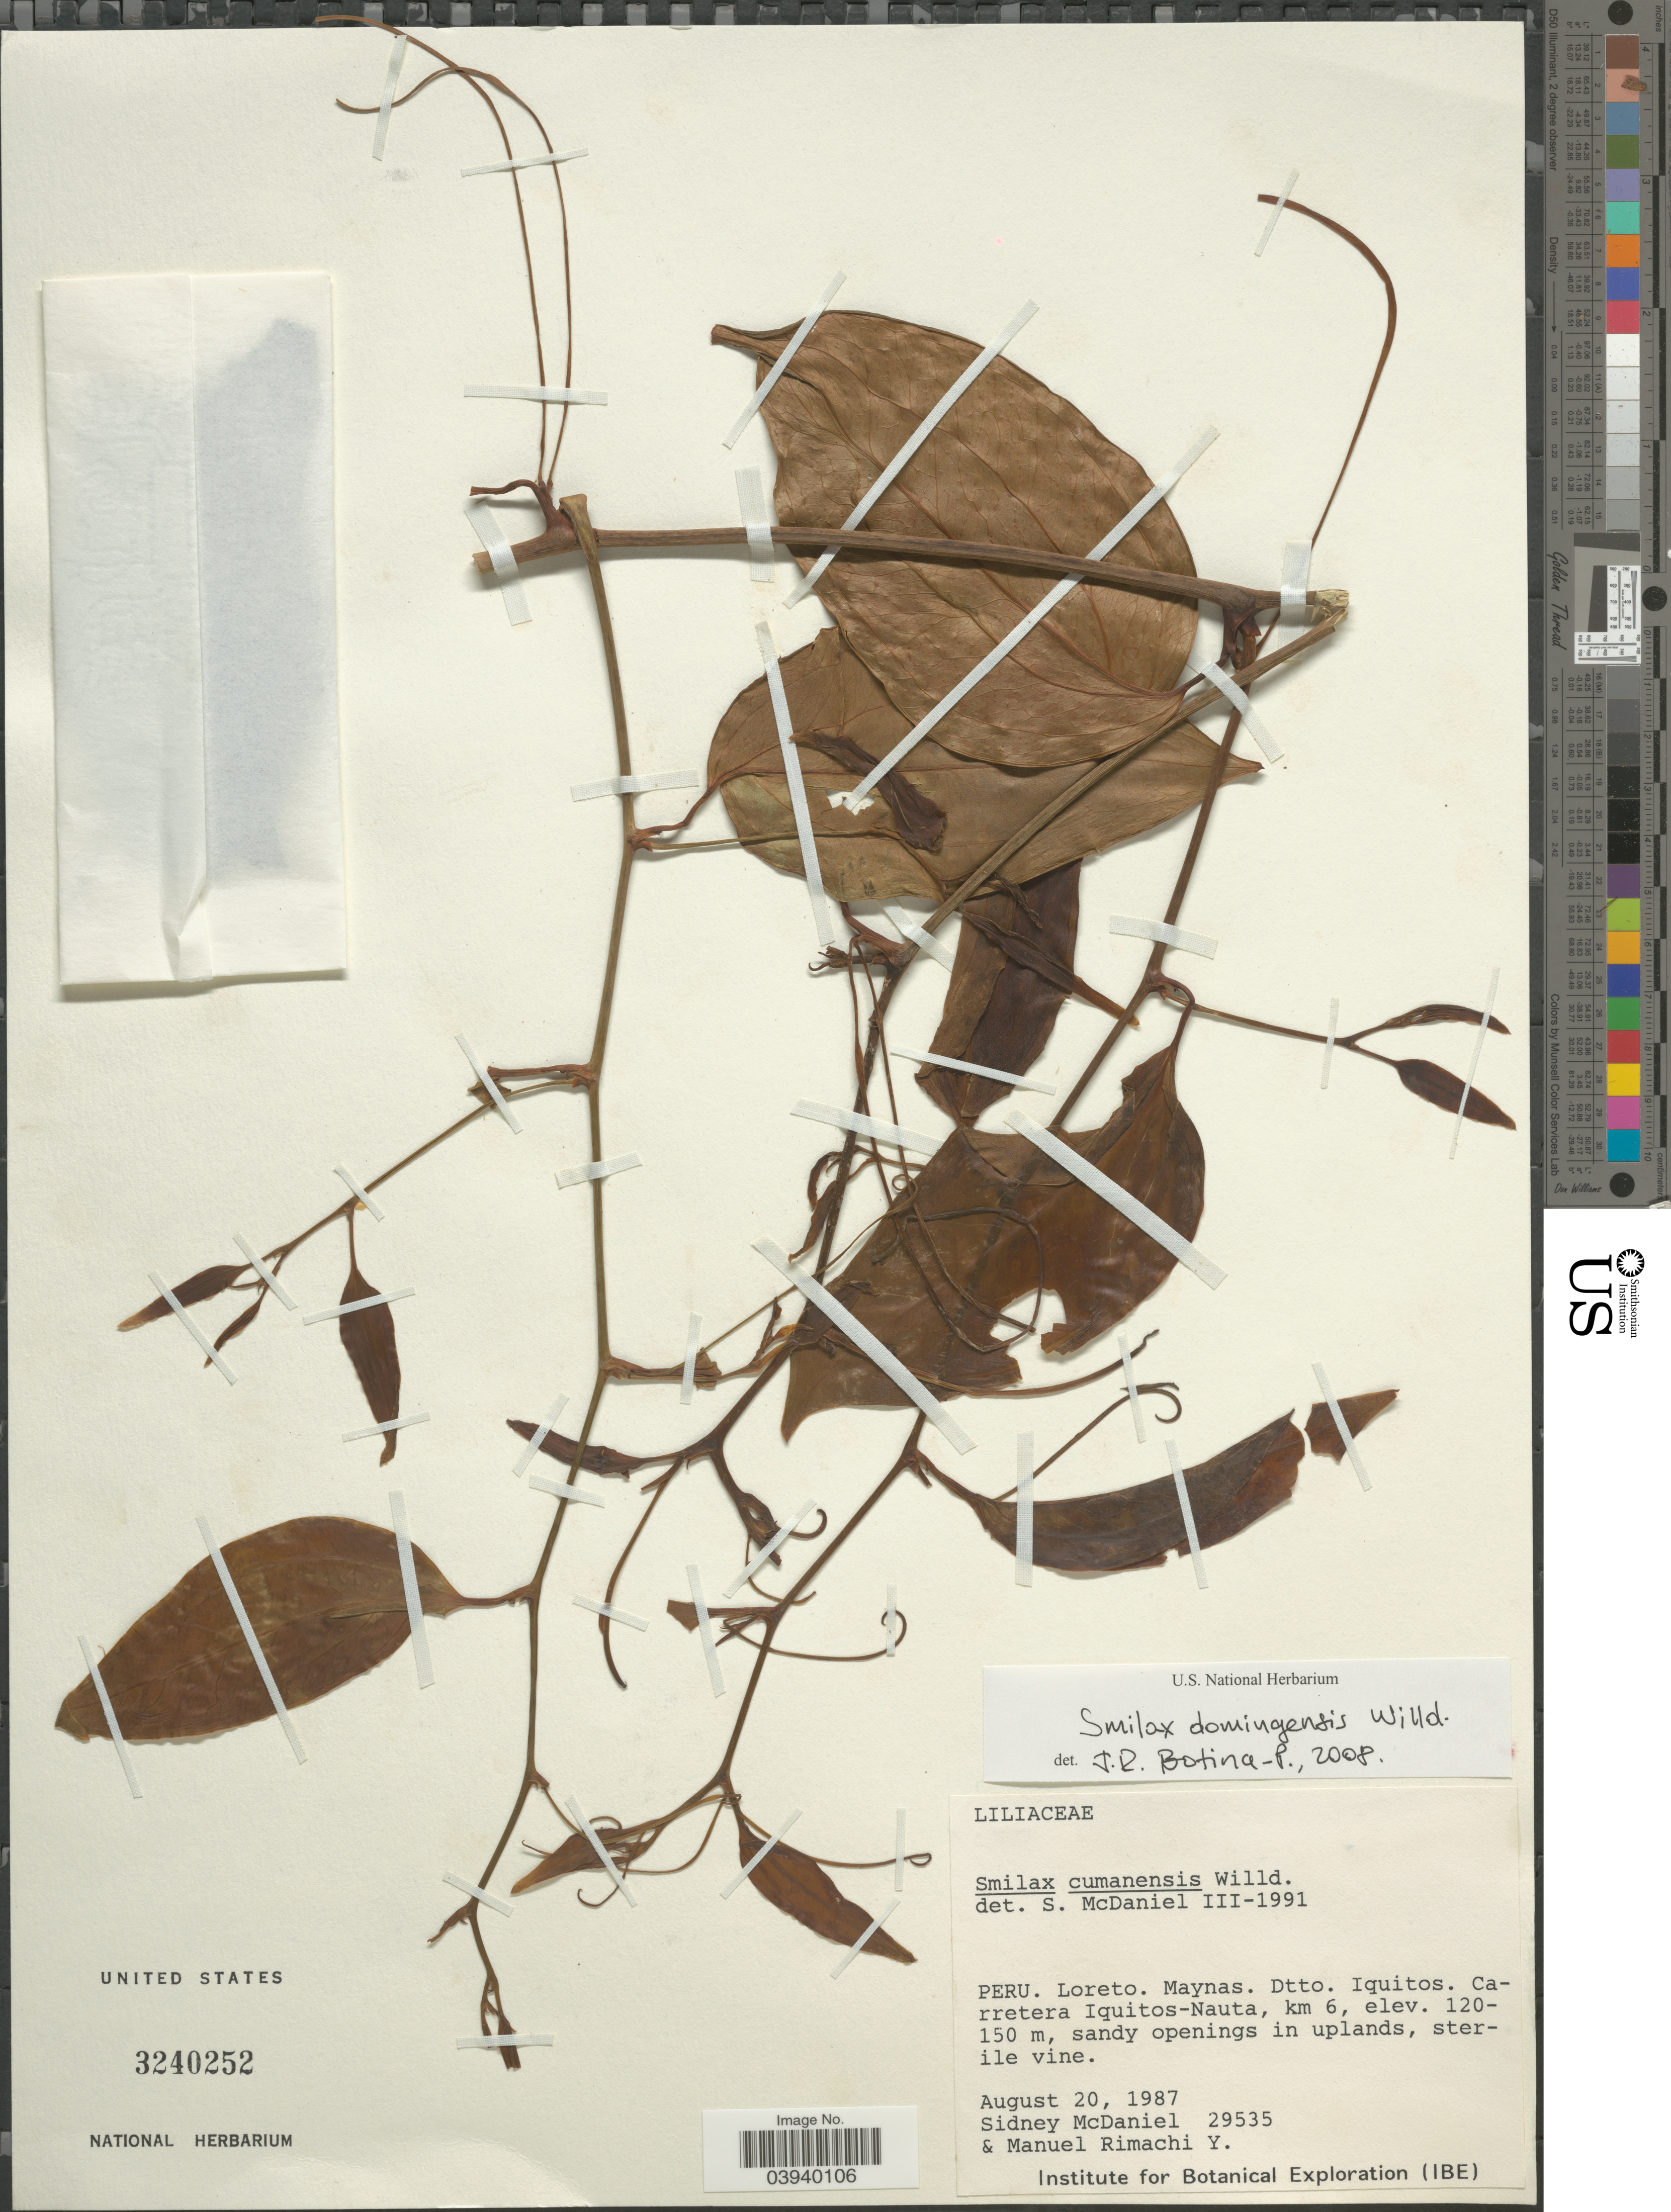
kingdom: Plantae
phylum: Tracheophyta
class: Liliopsida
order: Liliales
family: Smilacaceae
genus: Smilax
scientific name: Smilax domingensis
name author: Willd.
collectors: S. McDaniel & M. Rimachi Y.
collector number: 29535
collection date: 1987-08-20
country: Peru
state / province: Loreto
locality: Maynas. Dtto. Iquitos. Carretera Iquitos-Nauta, km 6.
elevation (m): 120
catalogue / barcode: US 3240252